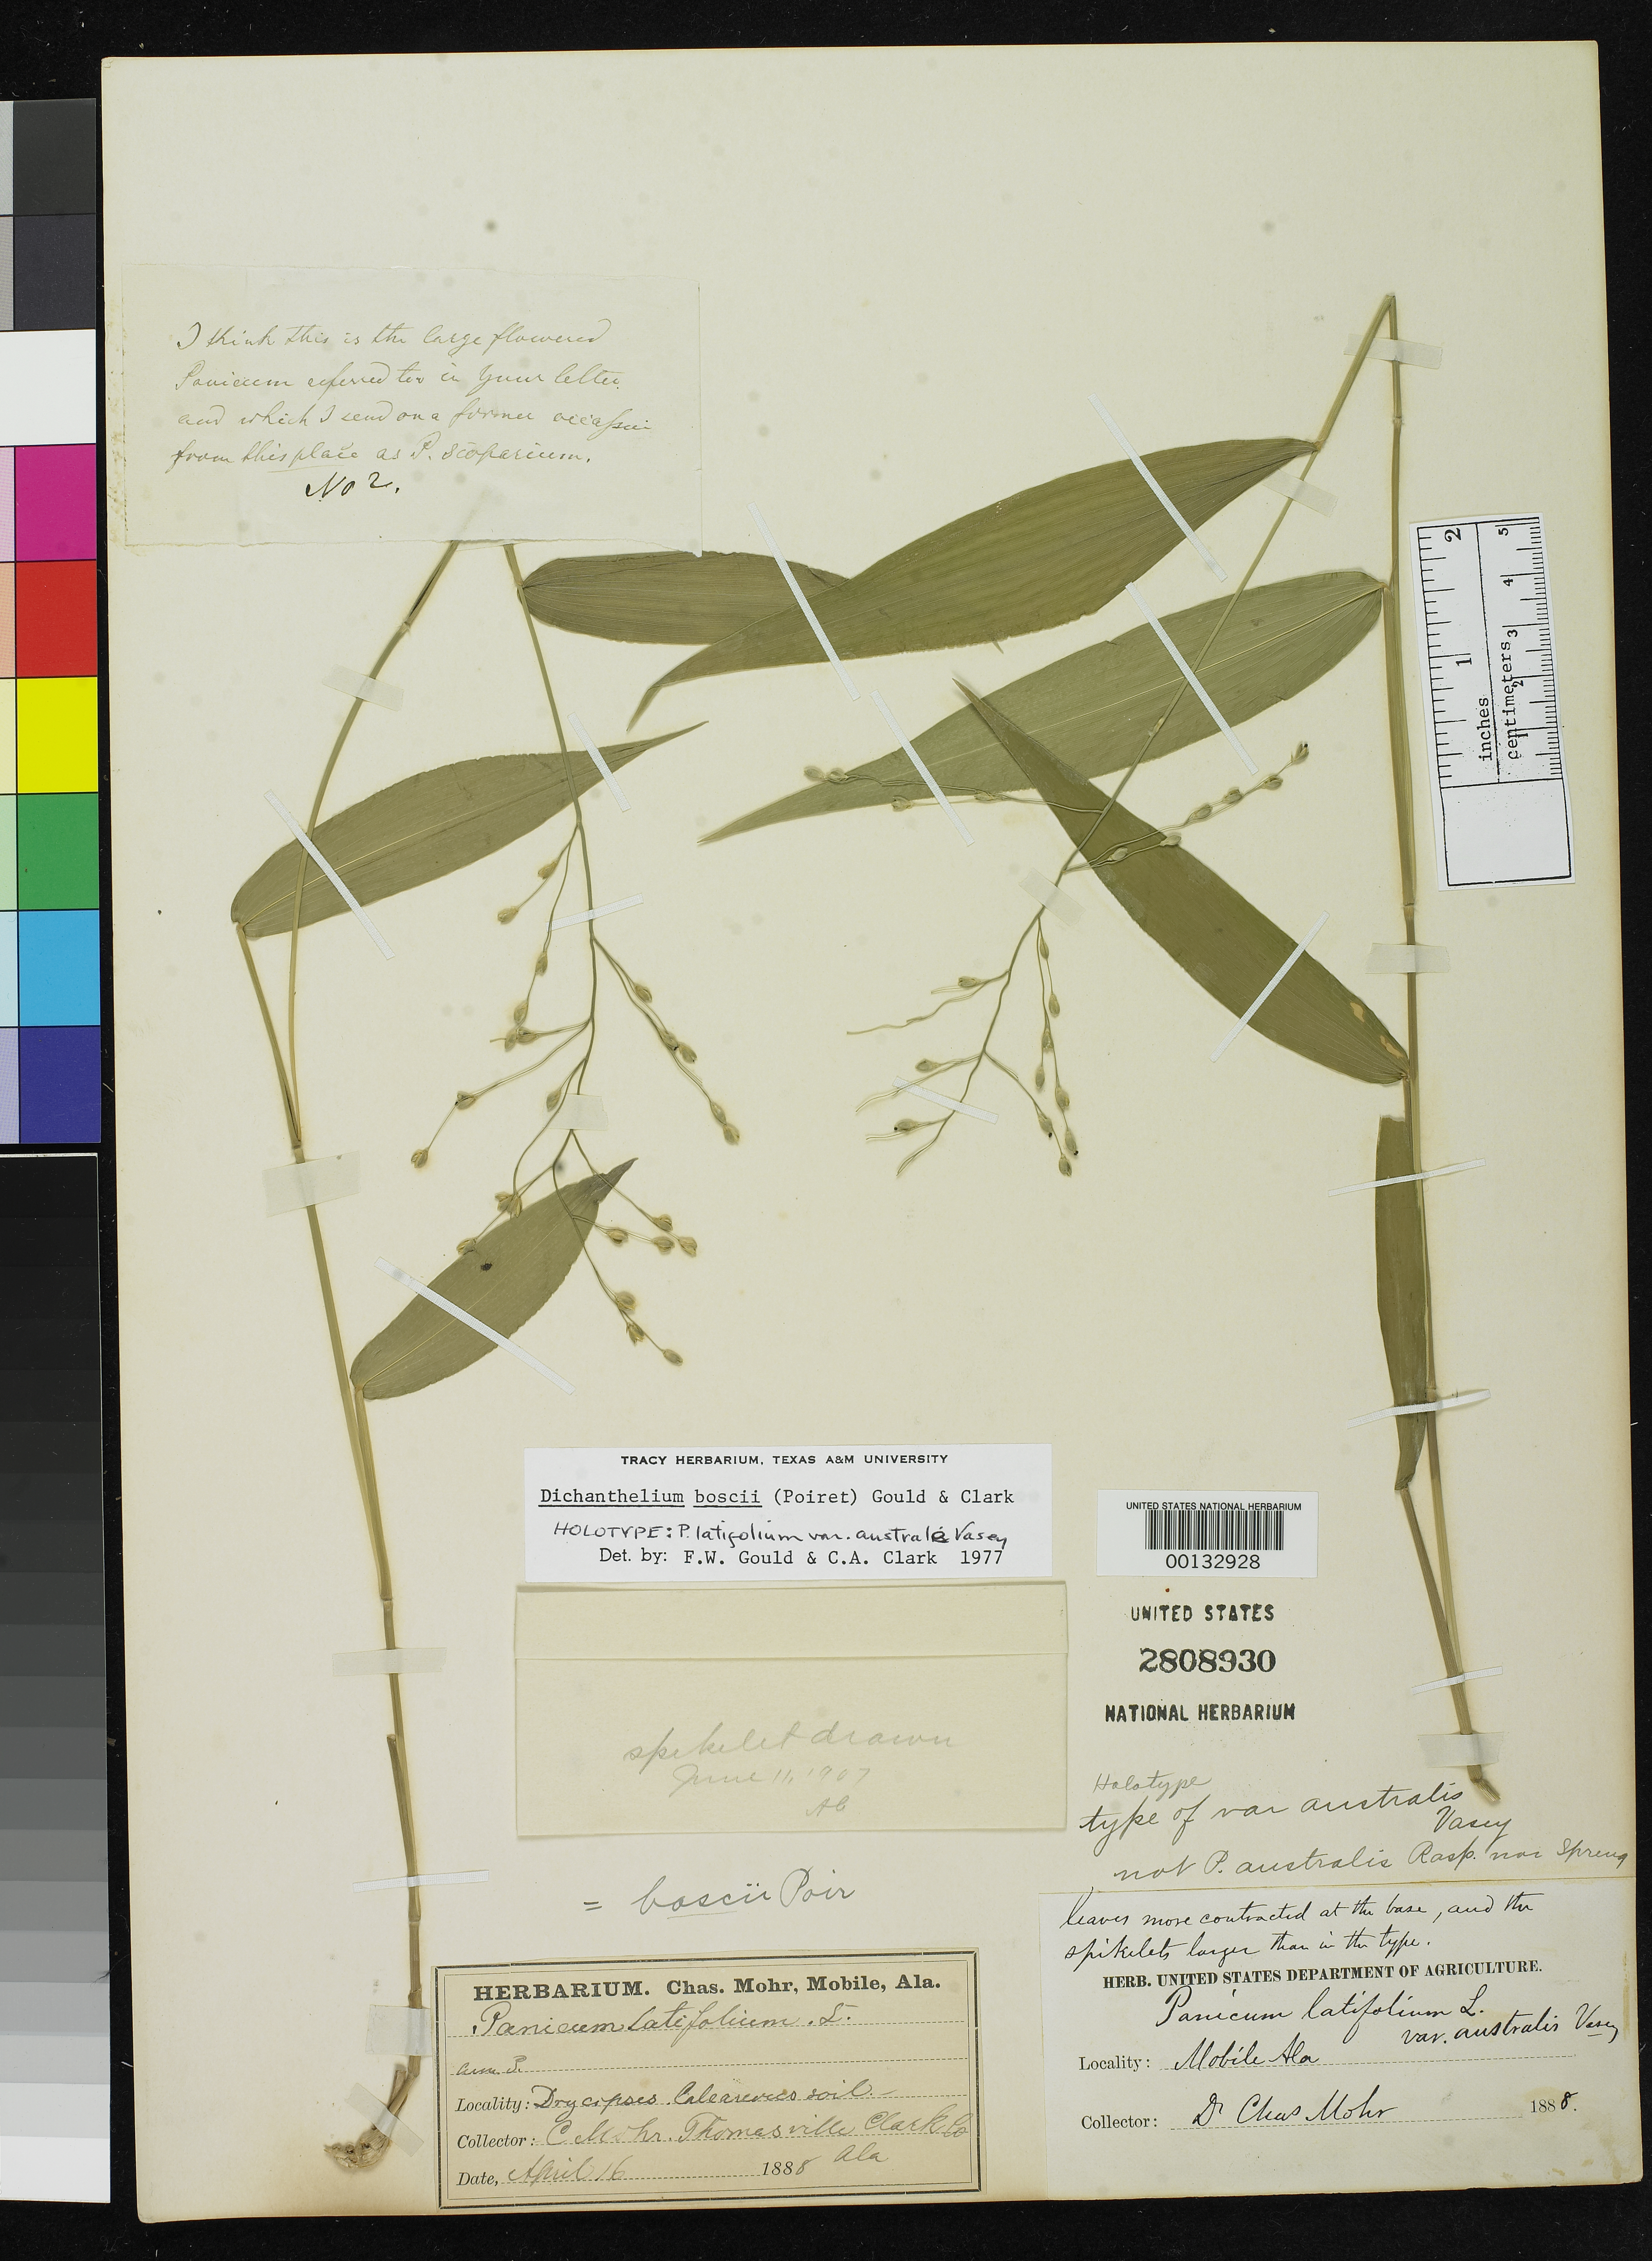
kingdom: Plantae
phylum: Tracheophyta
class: Liliopsida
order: Poales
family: Poaceae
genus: Panicum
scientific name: Panicum latifolium var. australe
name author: Vasey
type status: Holotype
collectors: C. T. Mohr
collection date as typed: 16 Apr 1888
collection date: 1888-04-16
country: United States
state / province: Alabama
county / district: Clark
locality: Thomasville.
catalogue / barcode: US 2808930